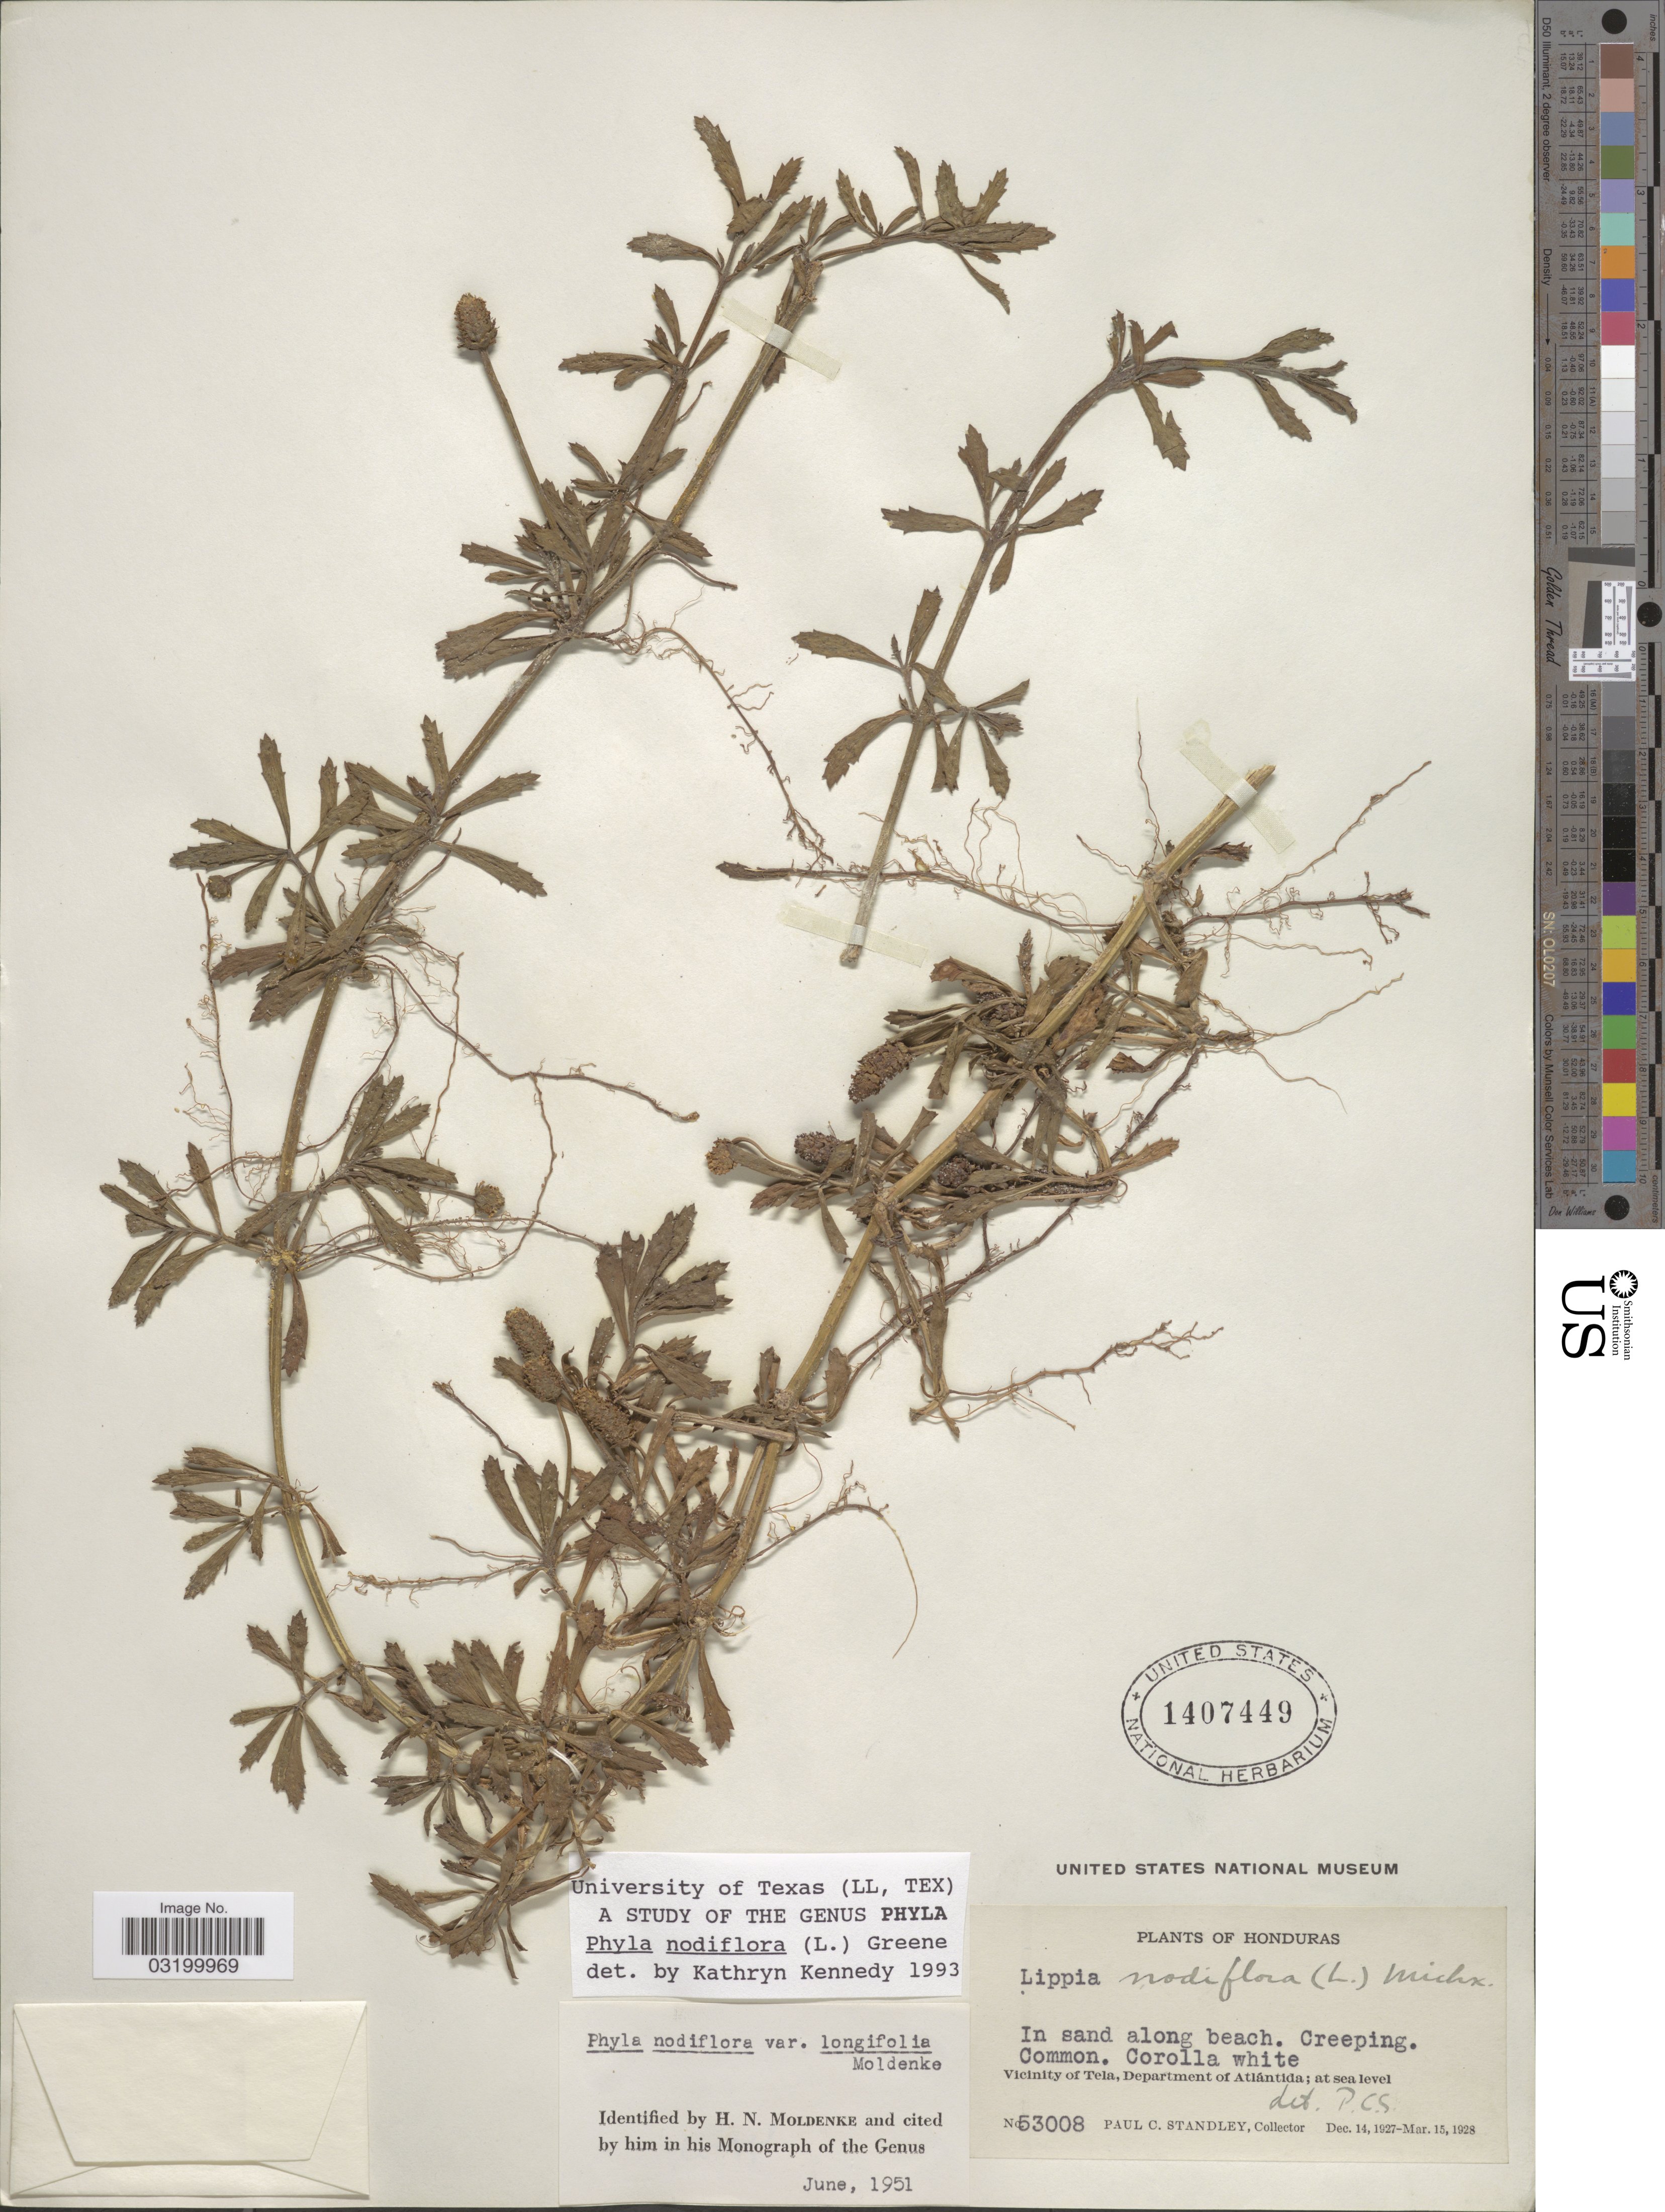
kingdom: Plantae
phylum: Tracheophyta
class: Magnoliopsida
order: Lamiales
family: Verbenaceae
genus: Phyla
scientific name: Phyla nodiflora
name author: (L.) Greene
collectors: P. C. Standley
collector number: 53008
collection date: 1927-12-14/1928-03-15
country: Honduras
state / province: Atlántida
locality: Vicinity of Tela, Department of Atlántida.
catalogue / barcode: US 1407449